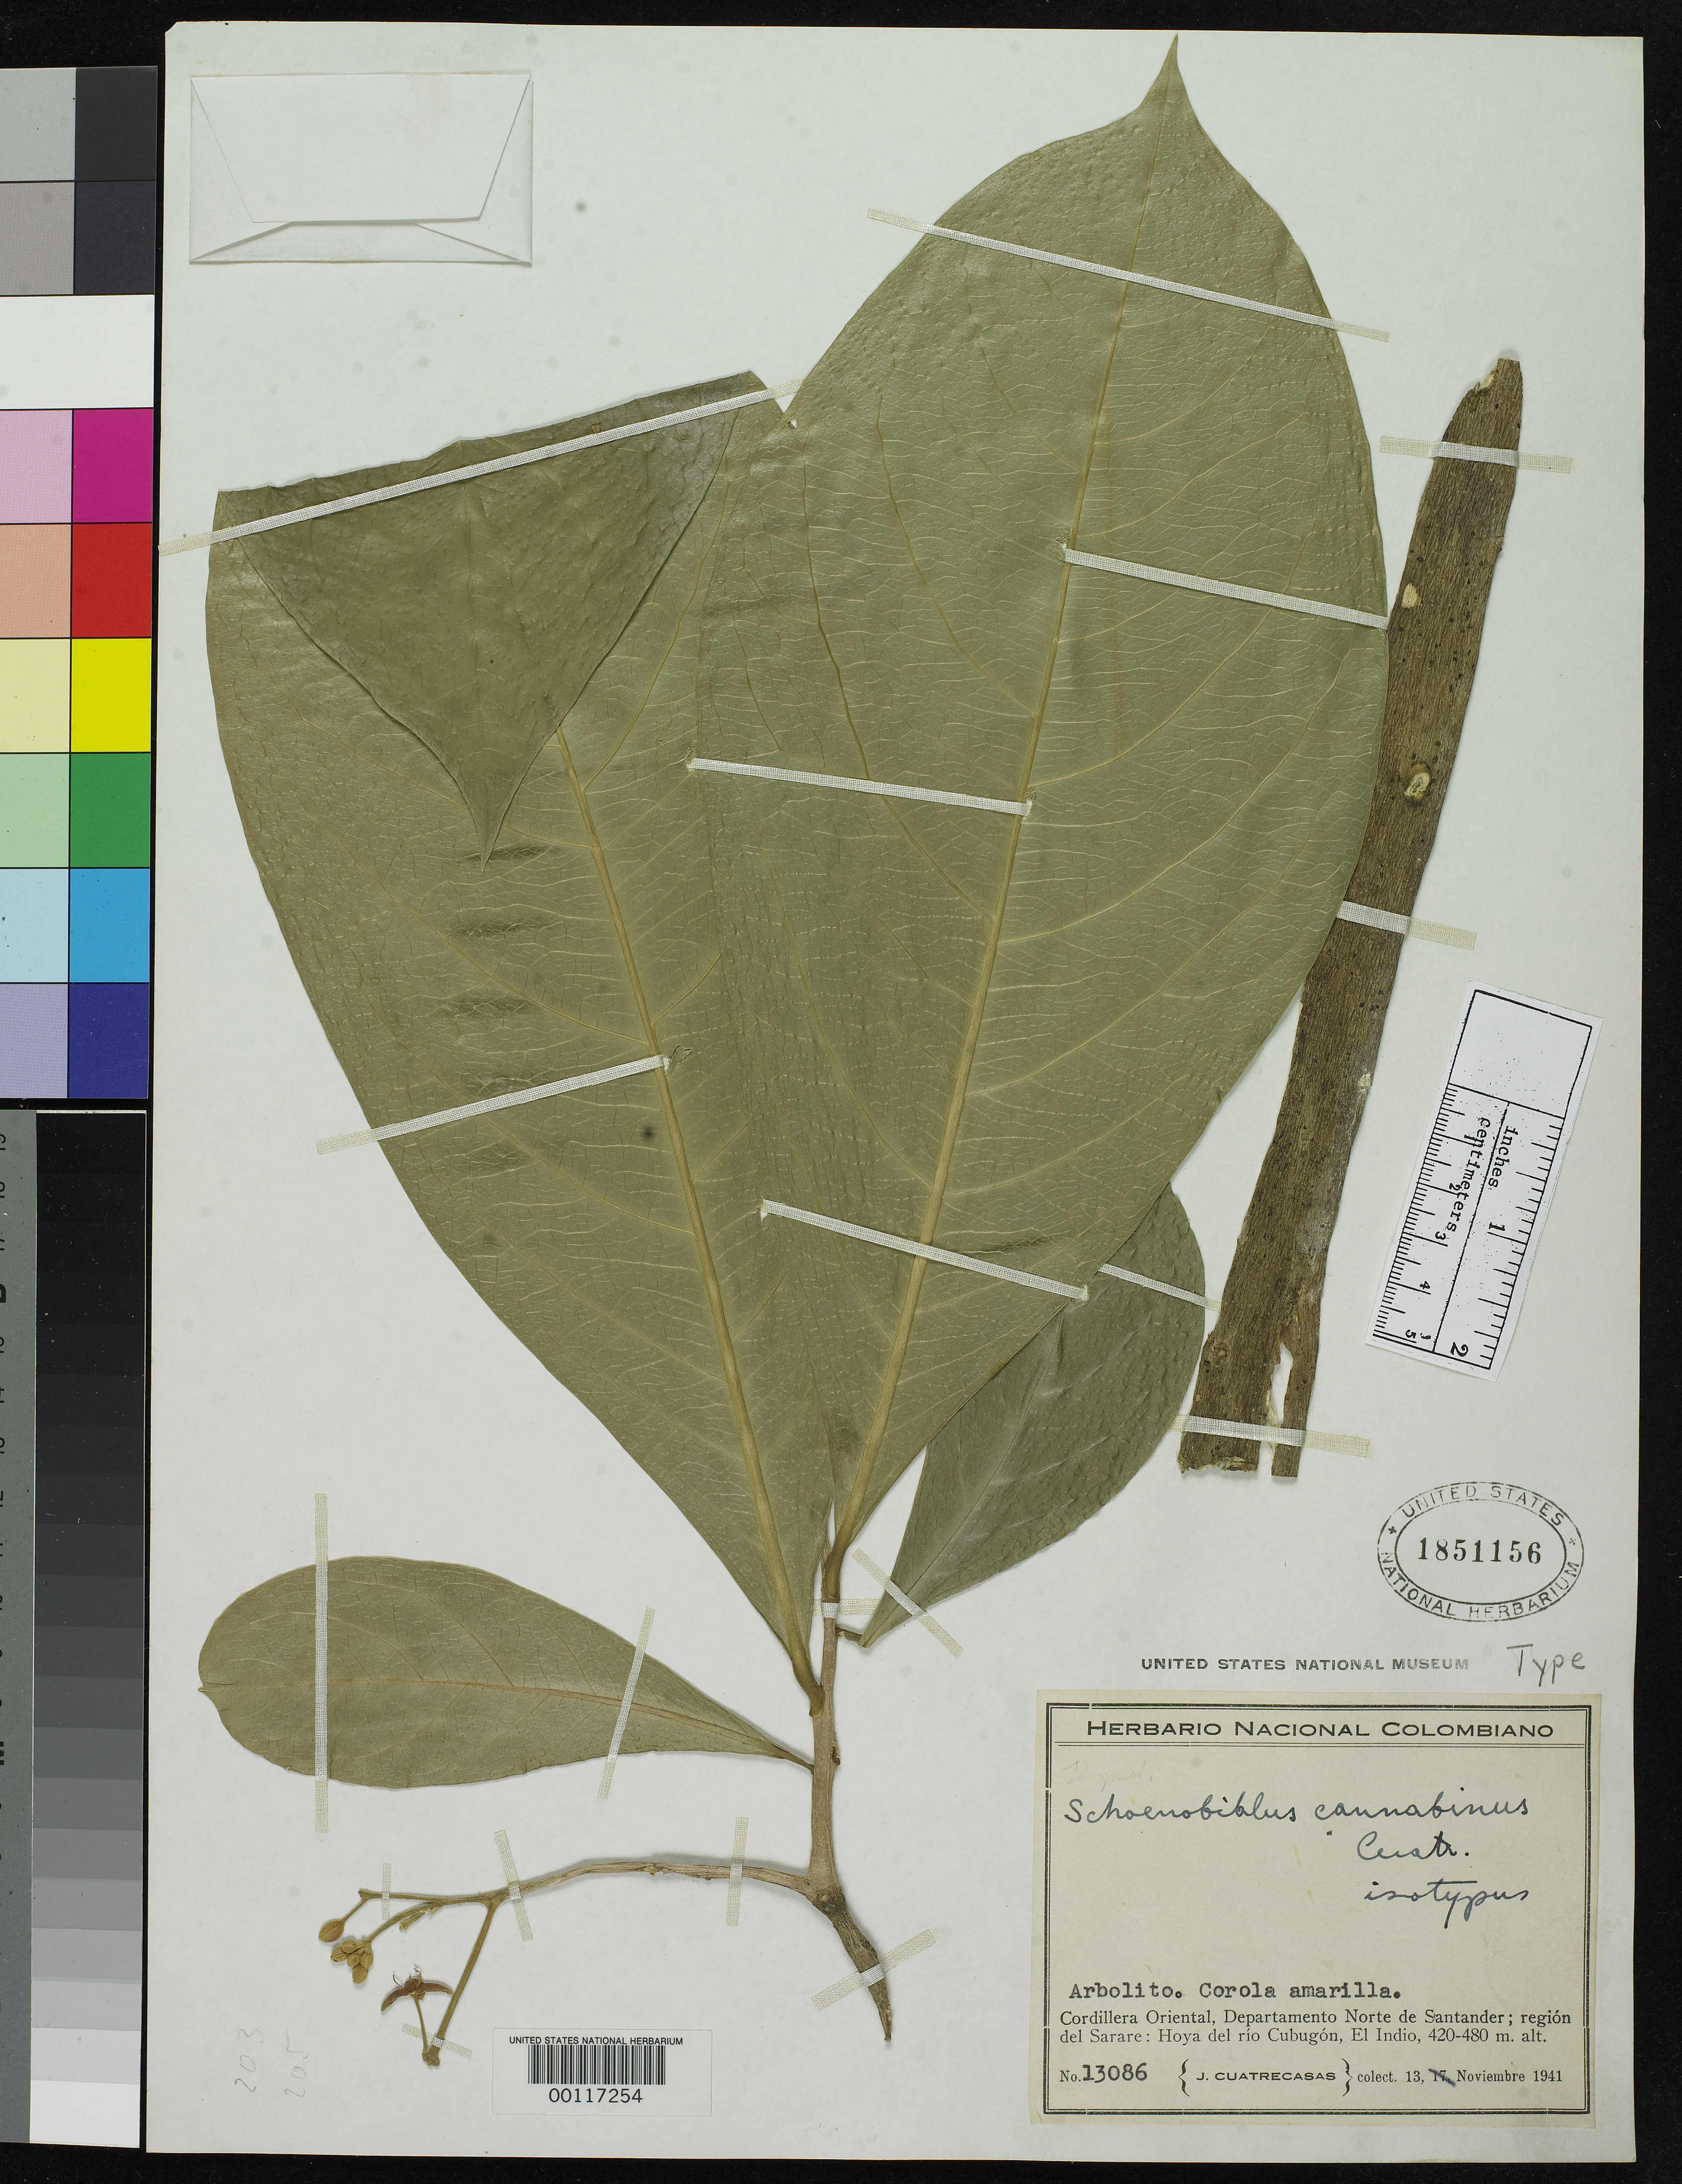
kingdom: Plantae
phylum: Tracheophyta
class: Magnoliopsida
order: Malvales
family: Thymelaeaceae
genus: Schoenobiblus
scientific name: Schoenobiblus cannabinus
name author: Cuatrec.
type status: Isotype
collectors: J. Cuatrecasas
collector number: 13086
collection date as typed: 13 Nov 1941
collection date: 1941-11-13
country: Colombia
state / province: Norte de Santander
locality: Sarare, Hoya del Rio Cubugon, El Indio.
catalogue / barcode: US 1851156